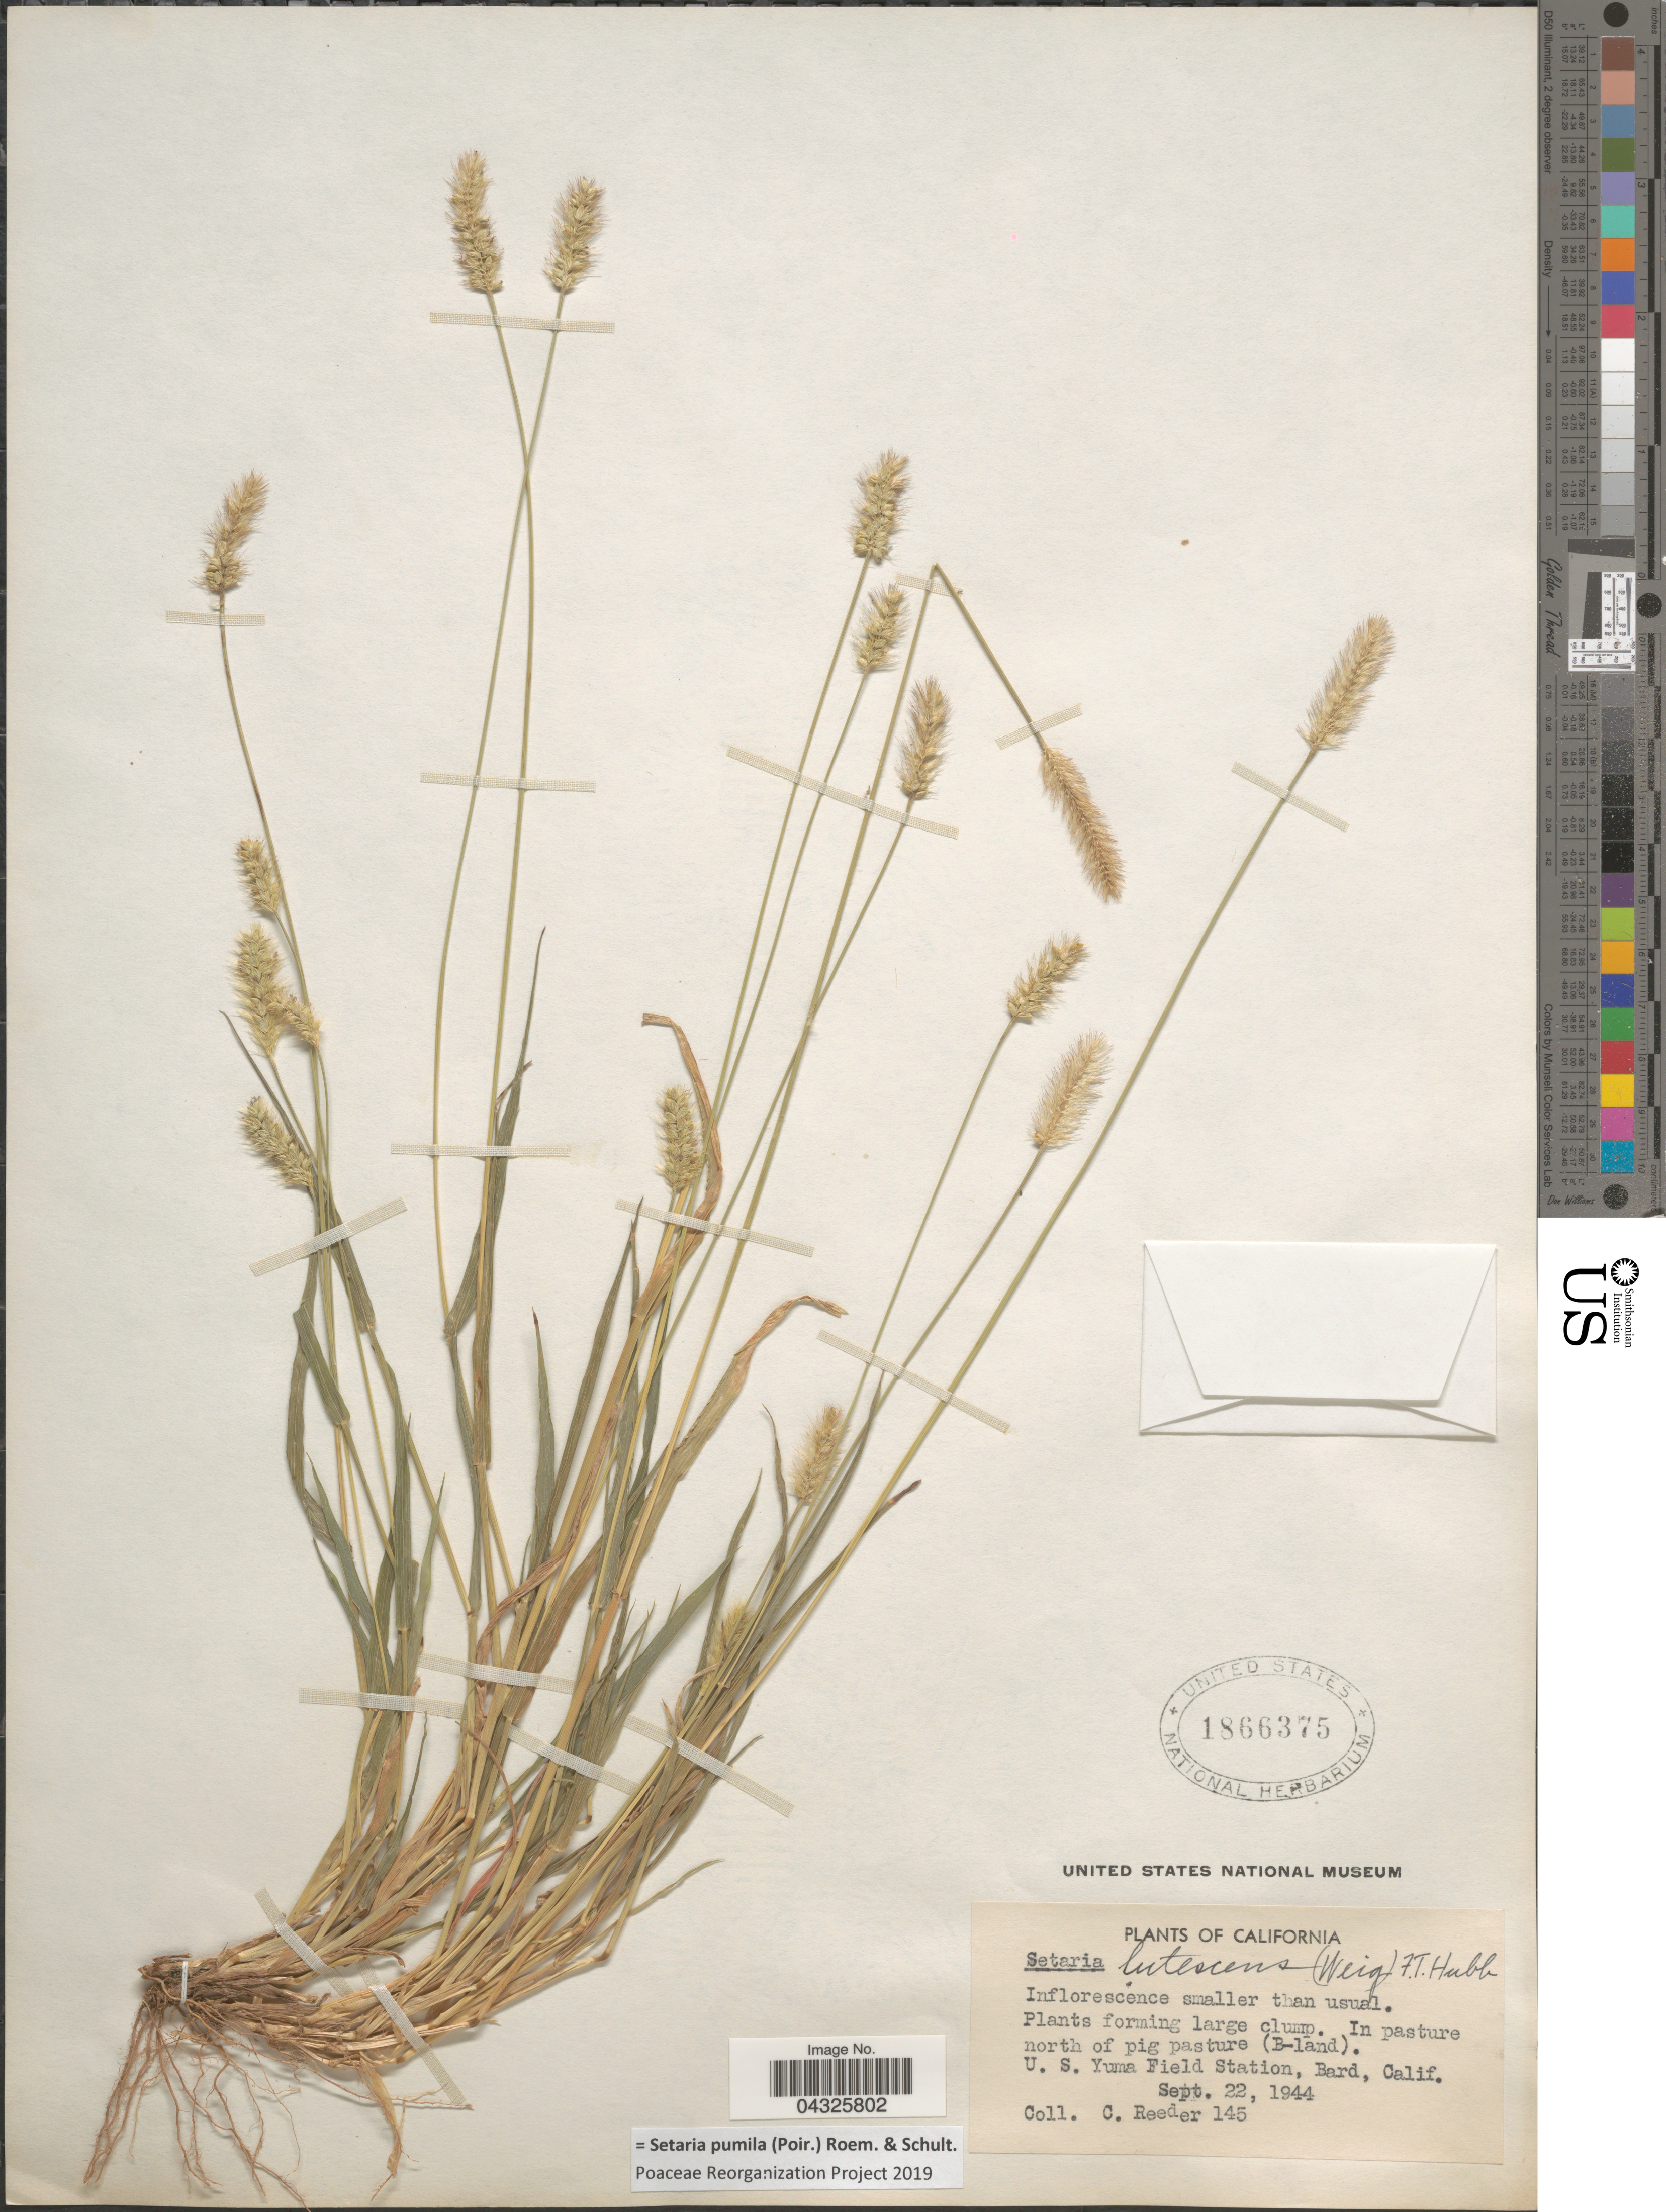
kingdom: Plantae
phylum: Tracheophyta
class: Liliopsida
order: Poales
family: Poaceae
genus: Setaria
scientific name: Setaria pumila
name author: (Poir.) Roem. & Schult.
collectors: C. Reeder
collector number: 145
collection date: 1944-09-22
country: United States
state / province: California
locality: In pasture north of pig pasture (B-land). U. S. Yuma Field Station, Bard.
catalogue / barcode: US 1866375